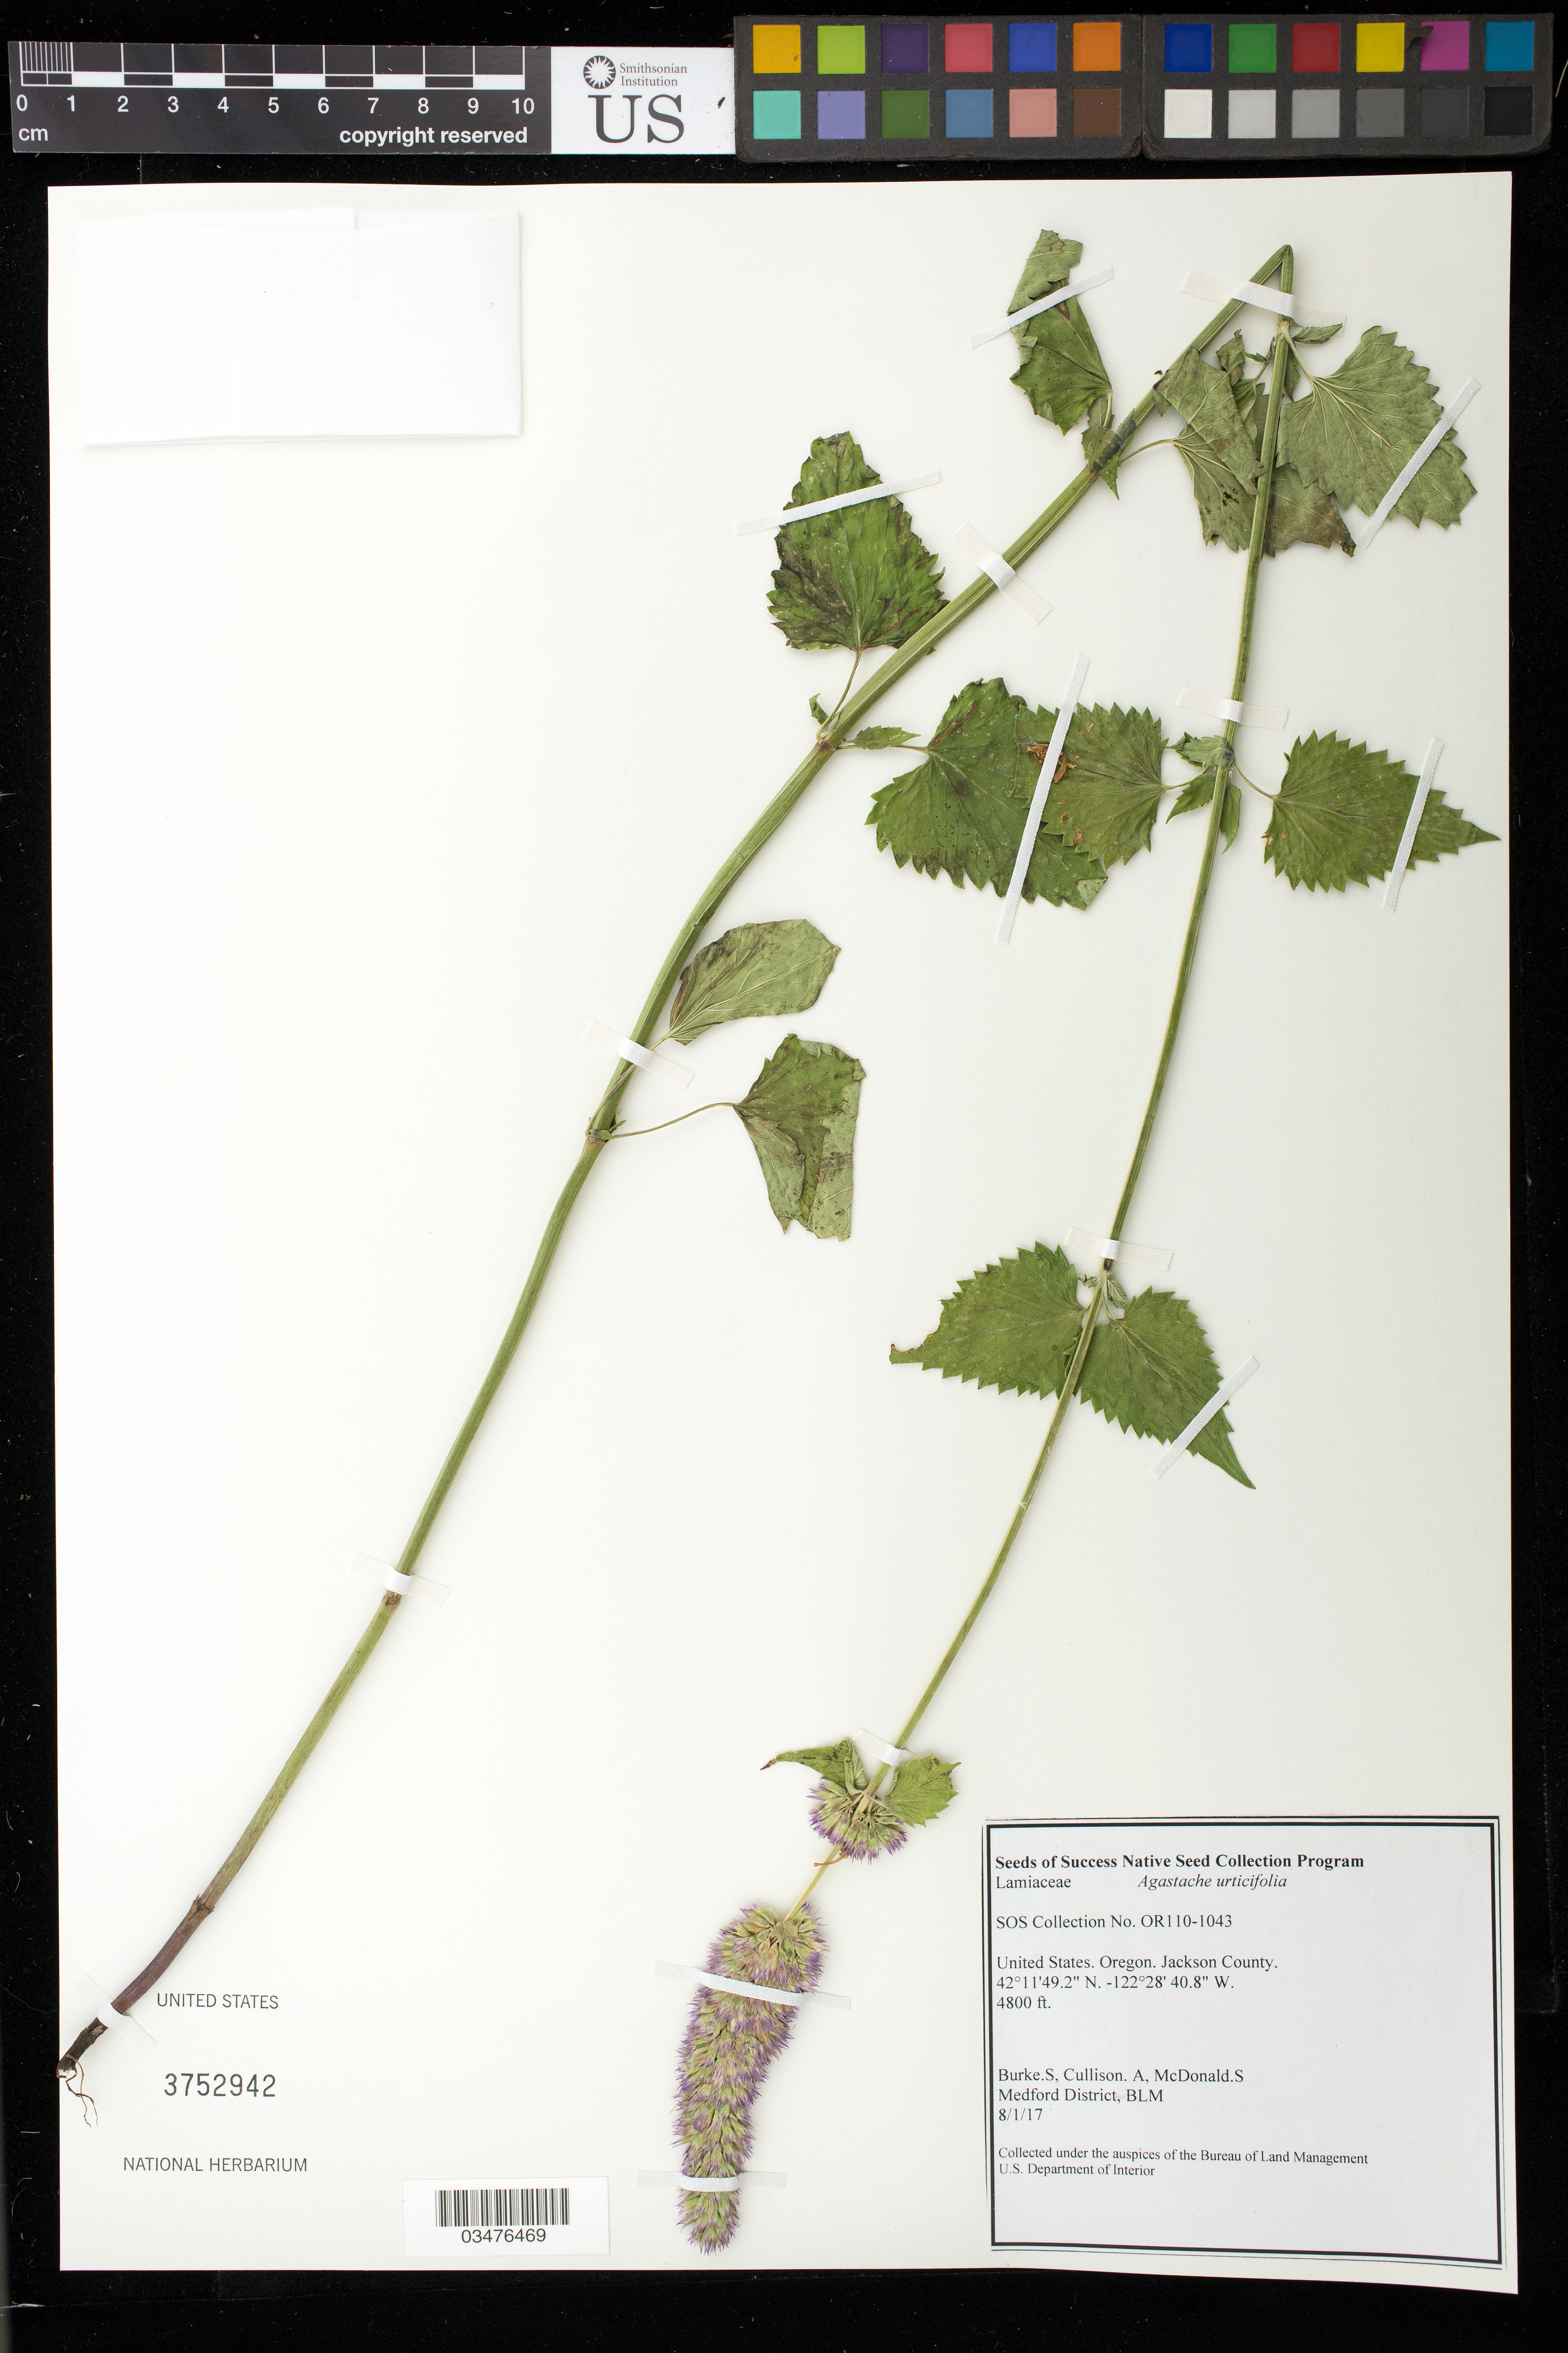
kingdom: Plantae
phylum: Tracheophyta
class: Magnoliopsida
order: Lamiales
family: Lamiaceae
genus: Agastache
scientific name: Agastache urticifolia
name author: (Benth.) Kuntze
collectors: S. Burke, A. Cullison & S. McDonald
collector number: OR110-1043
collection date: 2017-08-01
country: United States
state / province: Oregon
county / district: Jackson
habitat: Open Mesic Meadow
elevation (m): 1463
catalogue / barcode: US 3752942